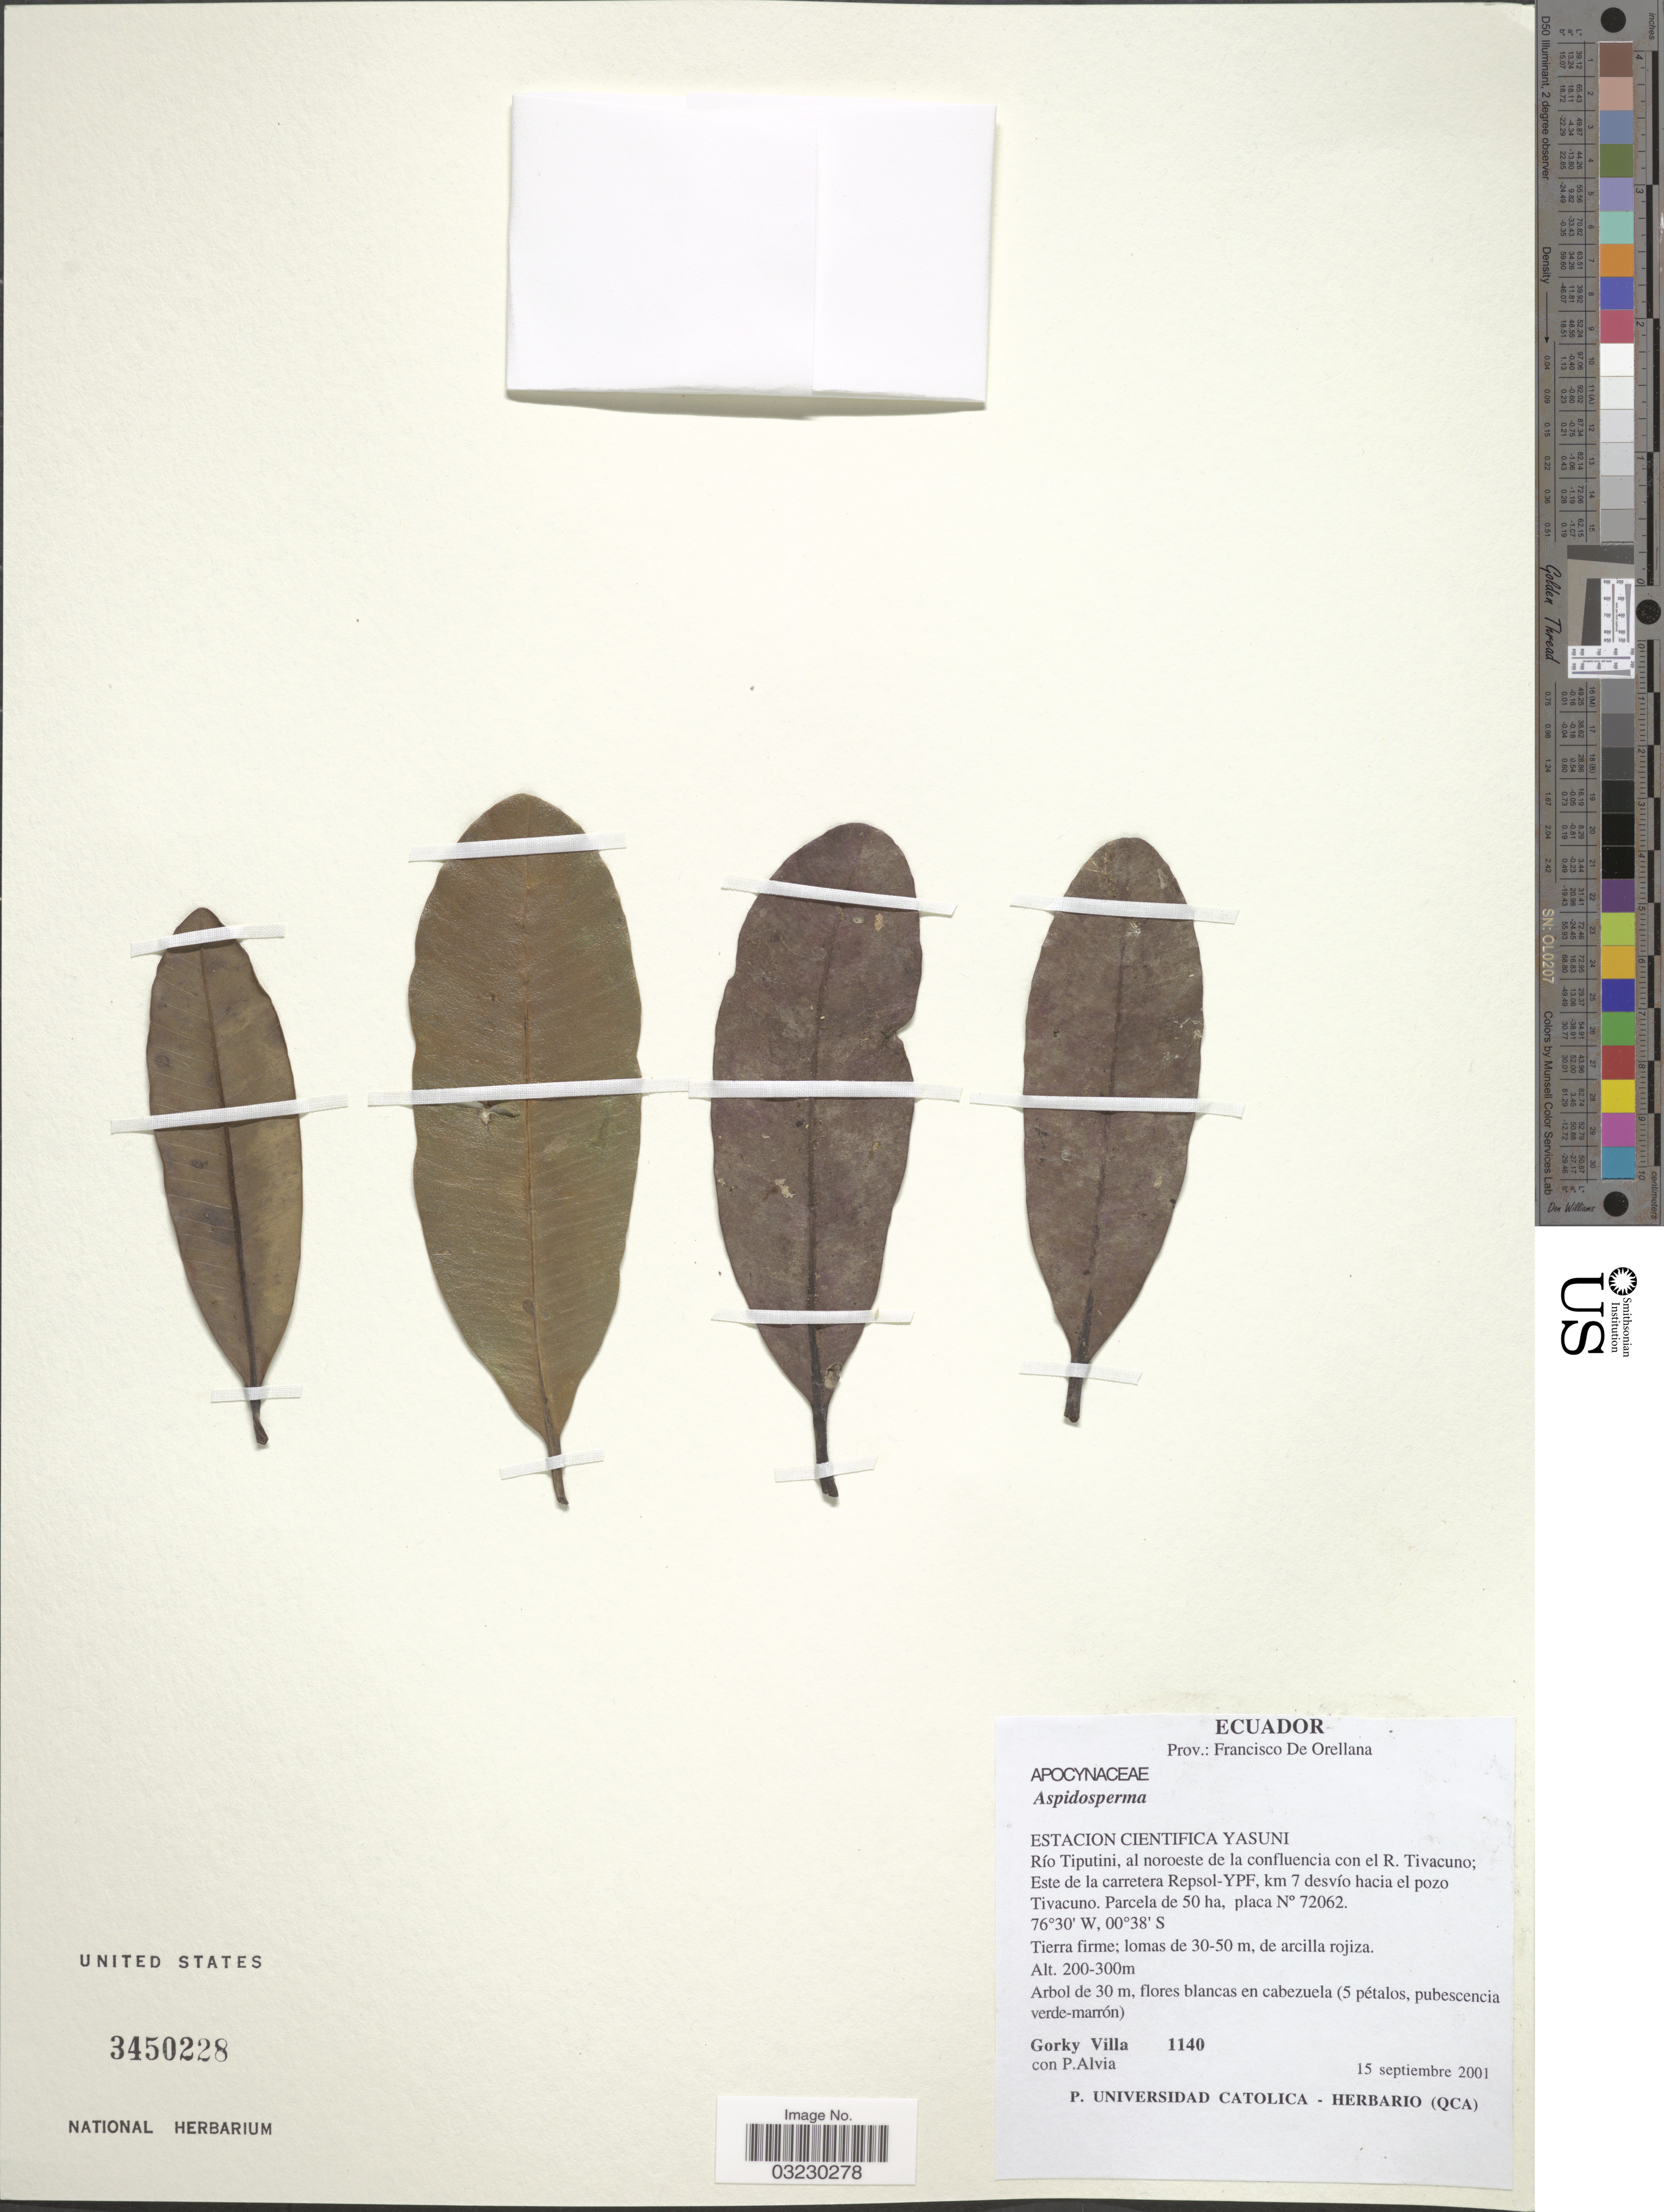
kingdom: Plantae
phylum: Tracheophyta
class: Magnoliopsida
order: Gentianales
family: Apocynaceae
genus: Aspidosperma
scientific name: Aspidosperma sp.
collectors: G. Villa & P. Alvia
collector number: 1140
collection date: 2001-09-15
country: Ecuador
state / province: Orellana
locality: Prov.: Francisco De Orellana. Estacion Cientifica Yasuni. Río Tiputini, al noroeste de la confluencia con el R. Tivacuno; Este de la carretera Repsol-YPF, km 7 desvío hacia el pozo Tivacuno.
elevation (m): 200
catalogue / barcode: US 3450228